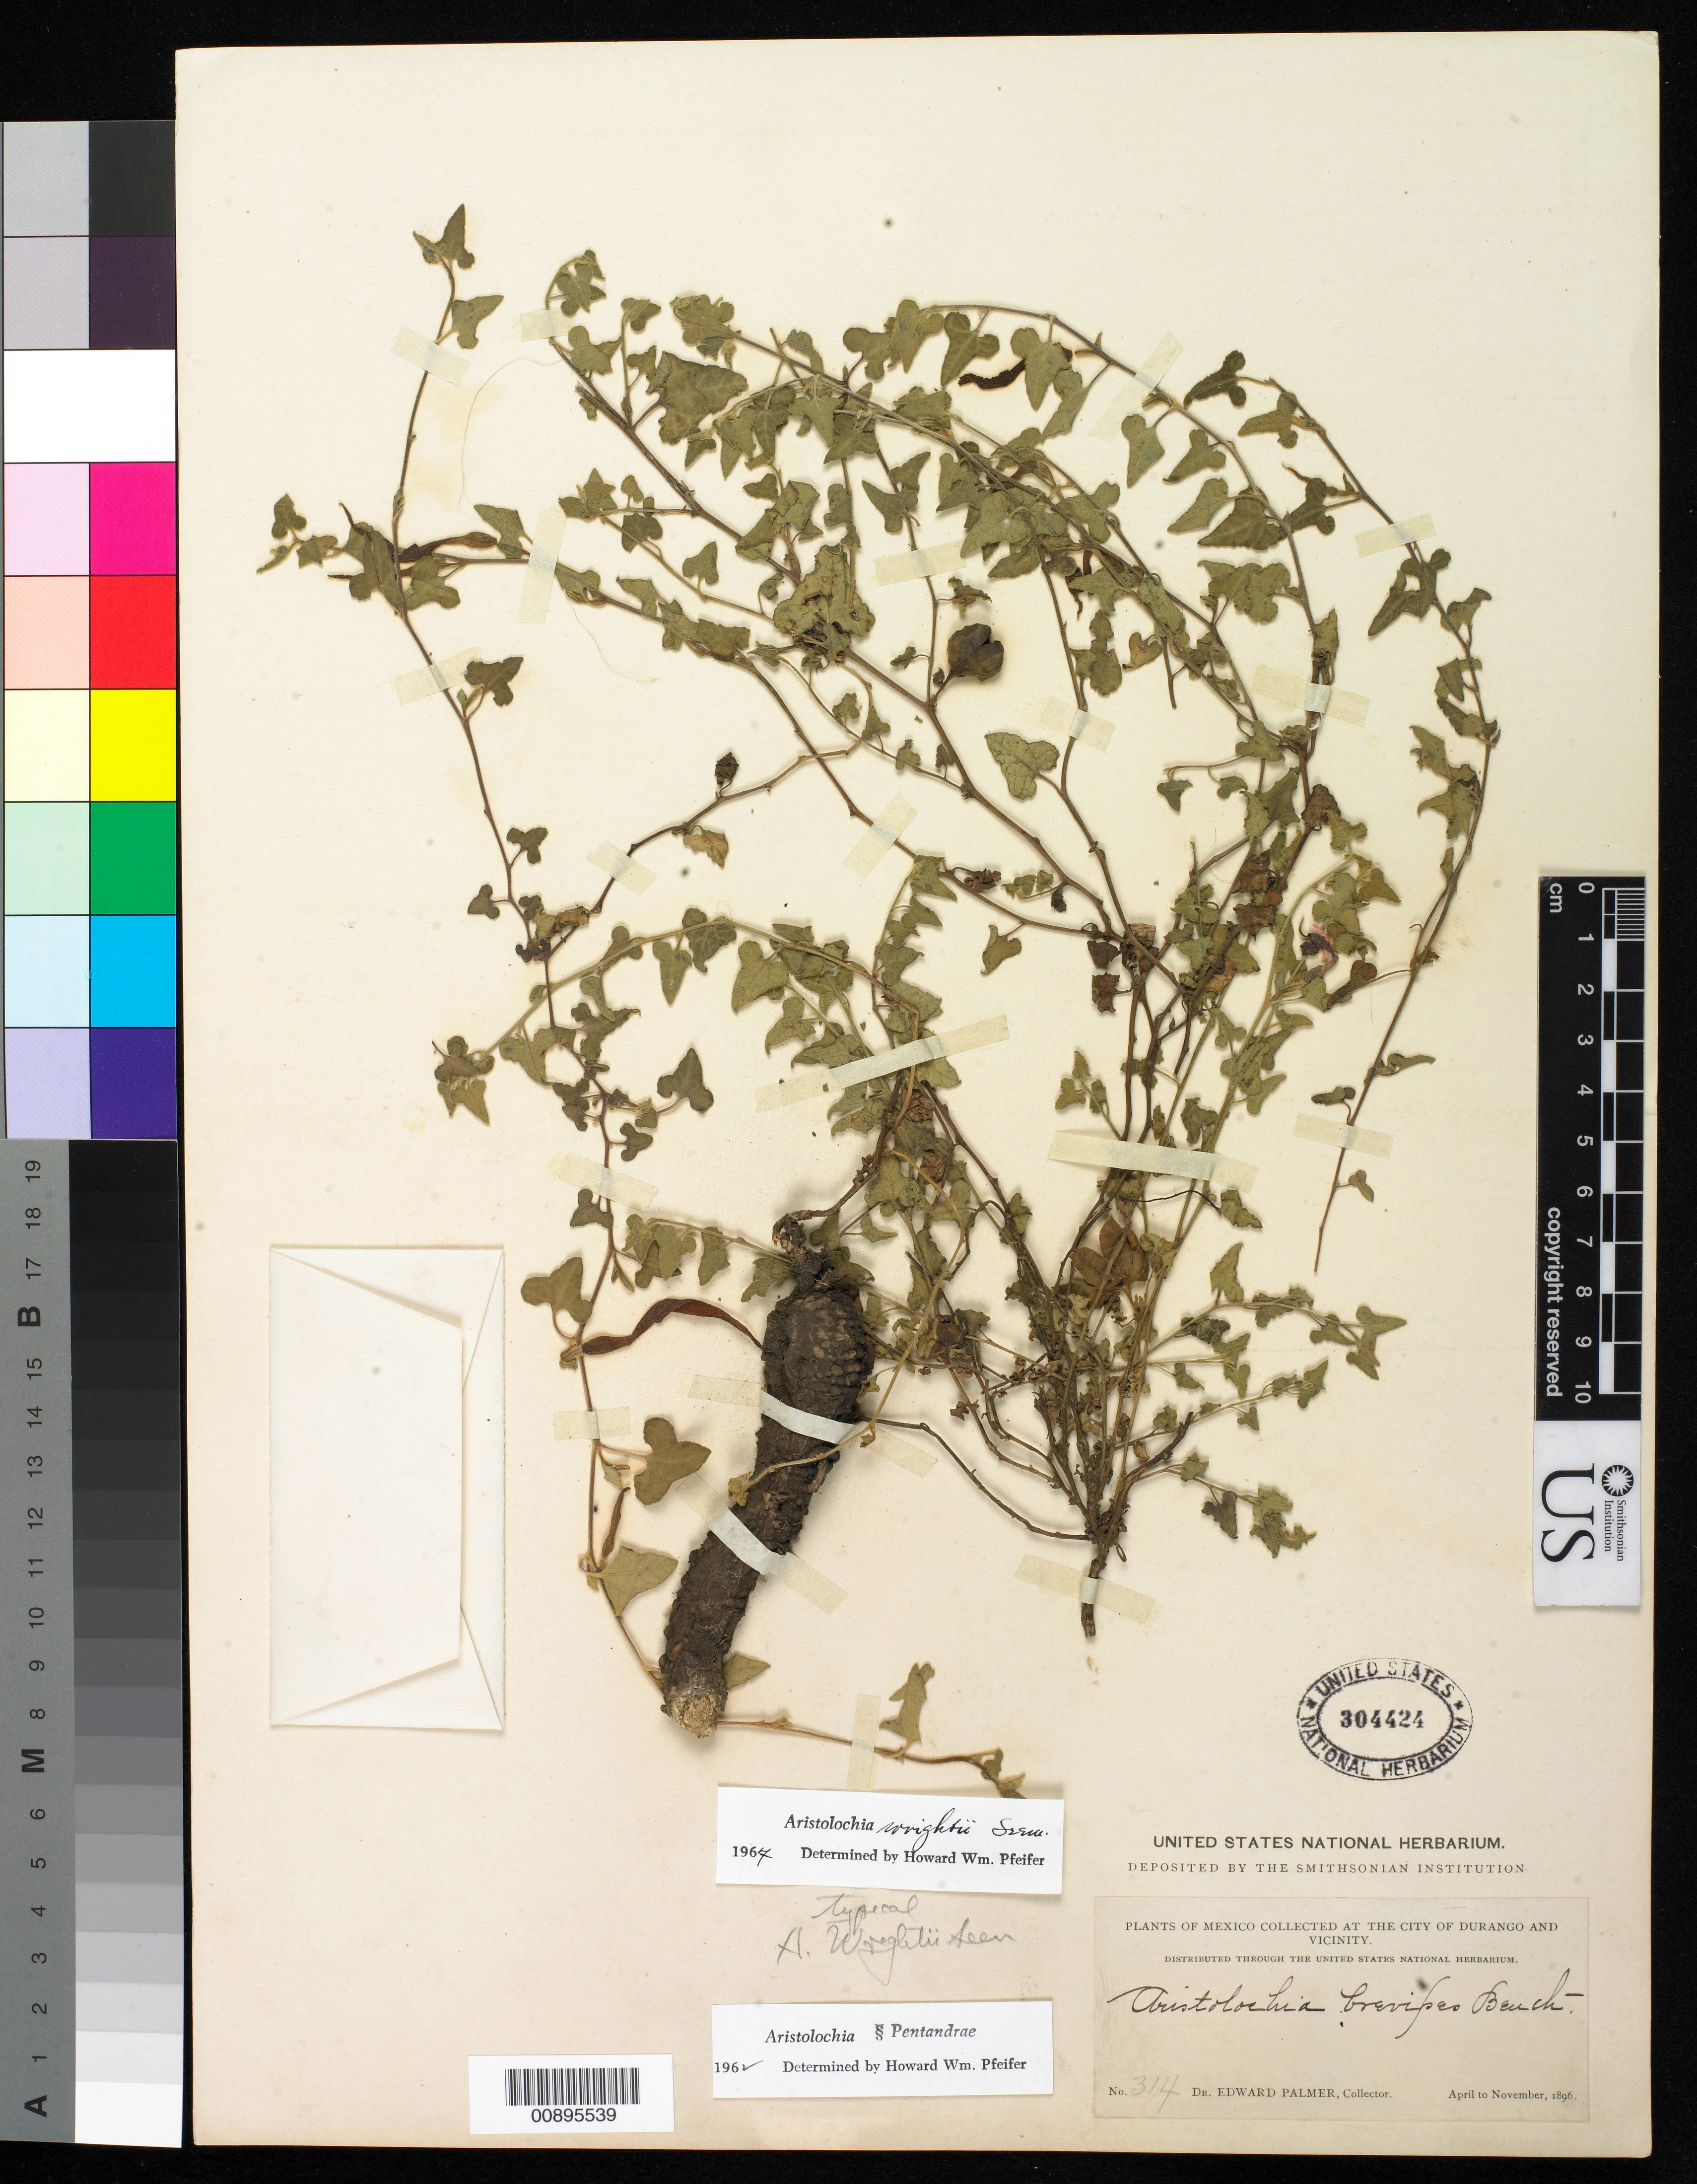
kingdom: Plantae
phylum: Tracheophyta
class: Magnoliopsida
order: Piperales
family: Aristolochiaceae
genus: Aristolochia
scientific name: Aristolochia wrightii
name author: Seem.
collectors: E. Palmer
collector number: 314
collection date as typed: Apr 1896 to -- Nov 1896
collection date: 1896-04/1896-11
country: Mexico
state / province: Durango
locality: City of Durango and vicinity.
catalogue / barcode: US 304424